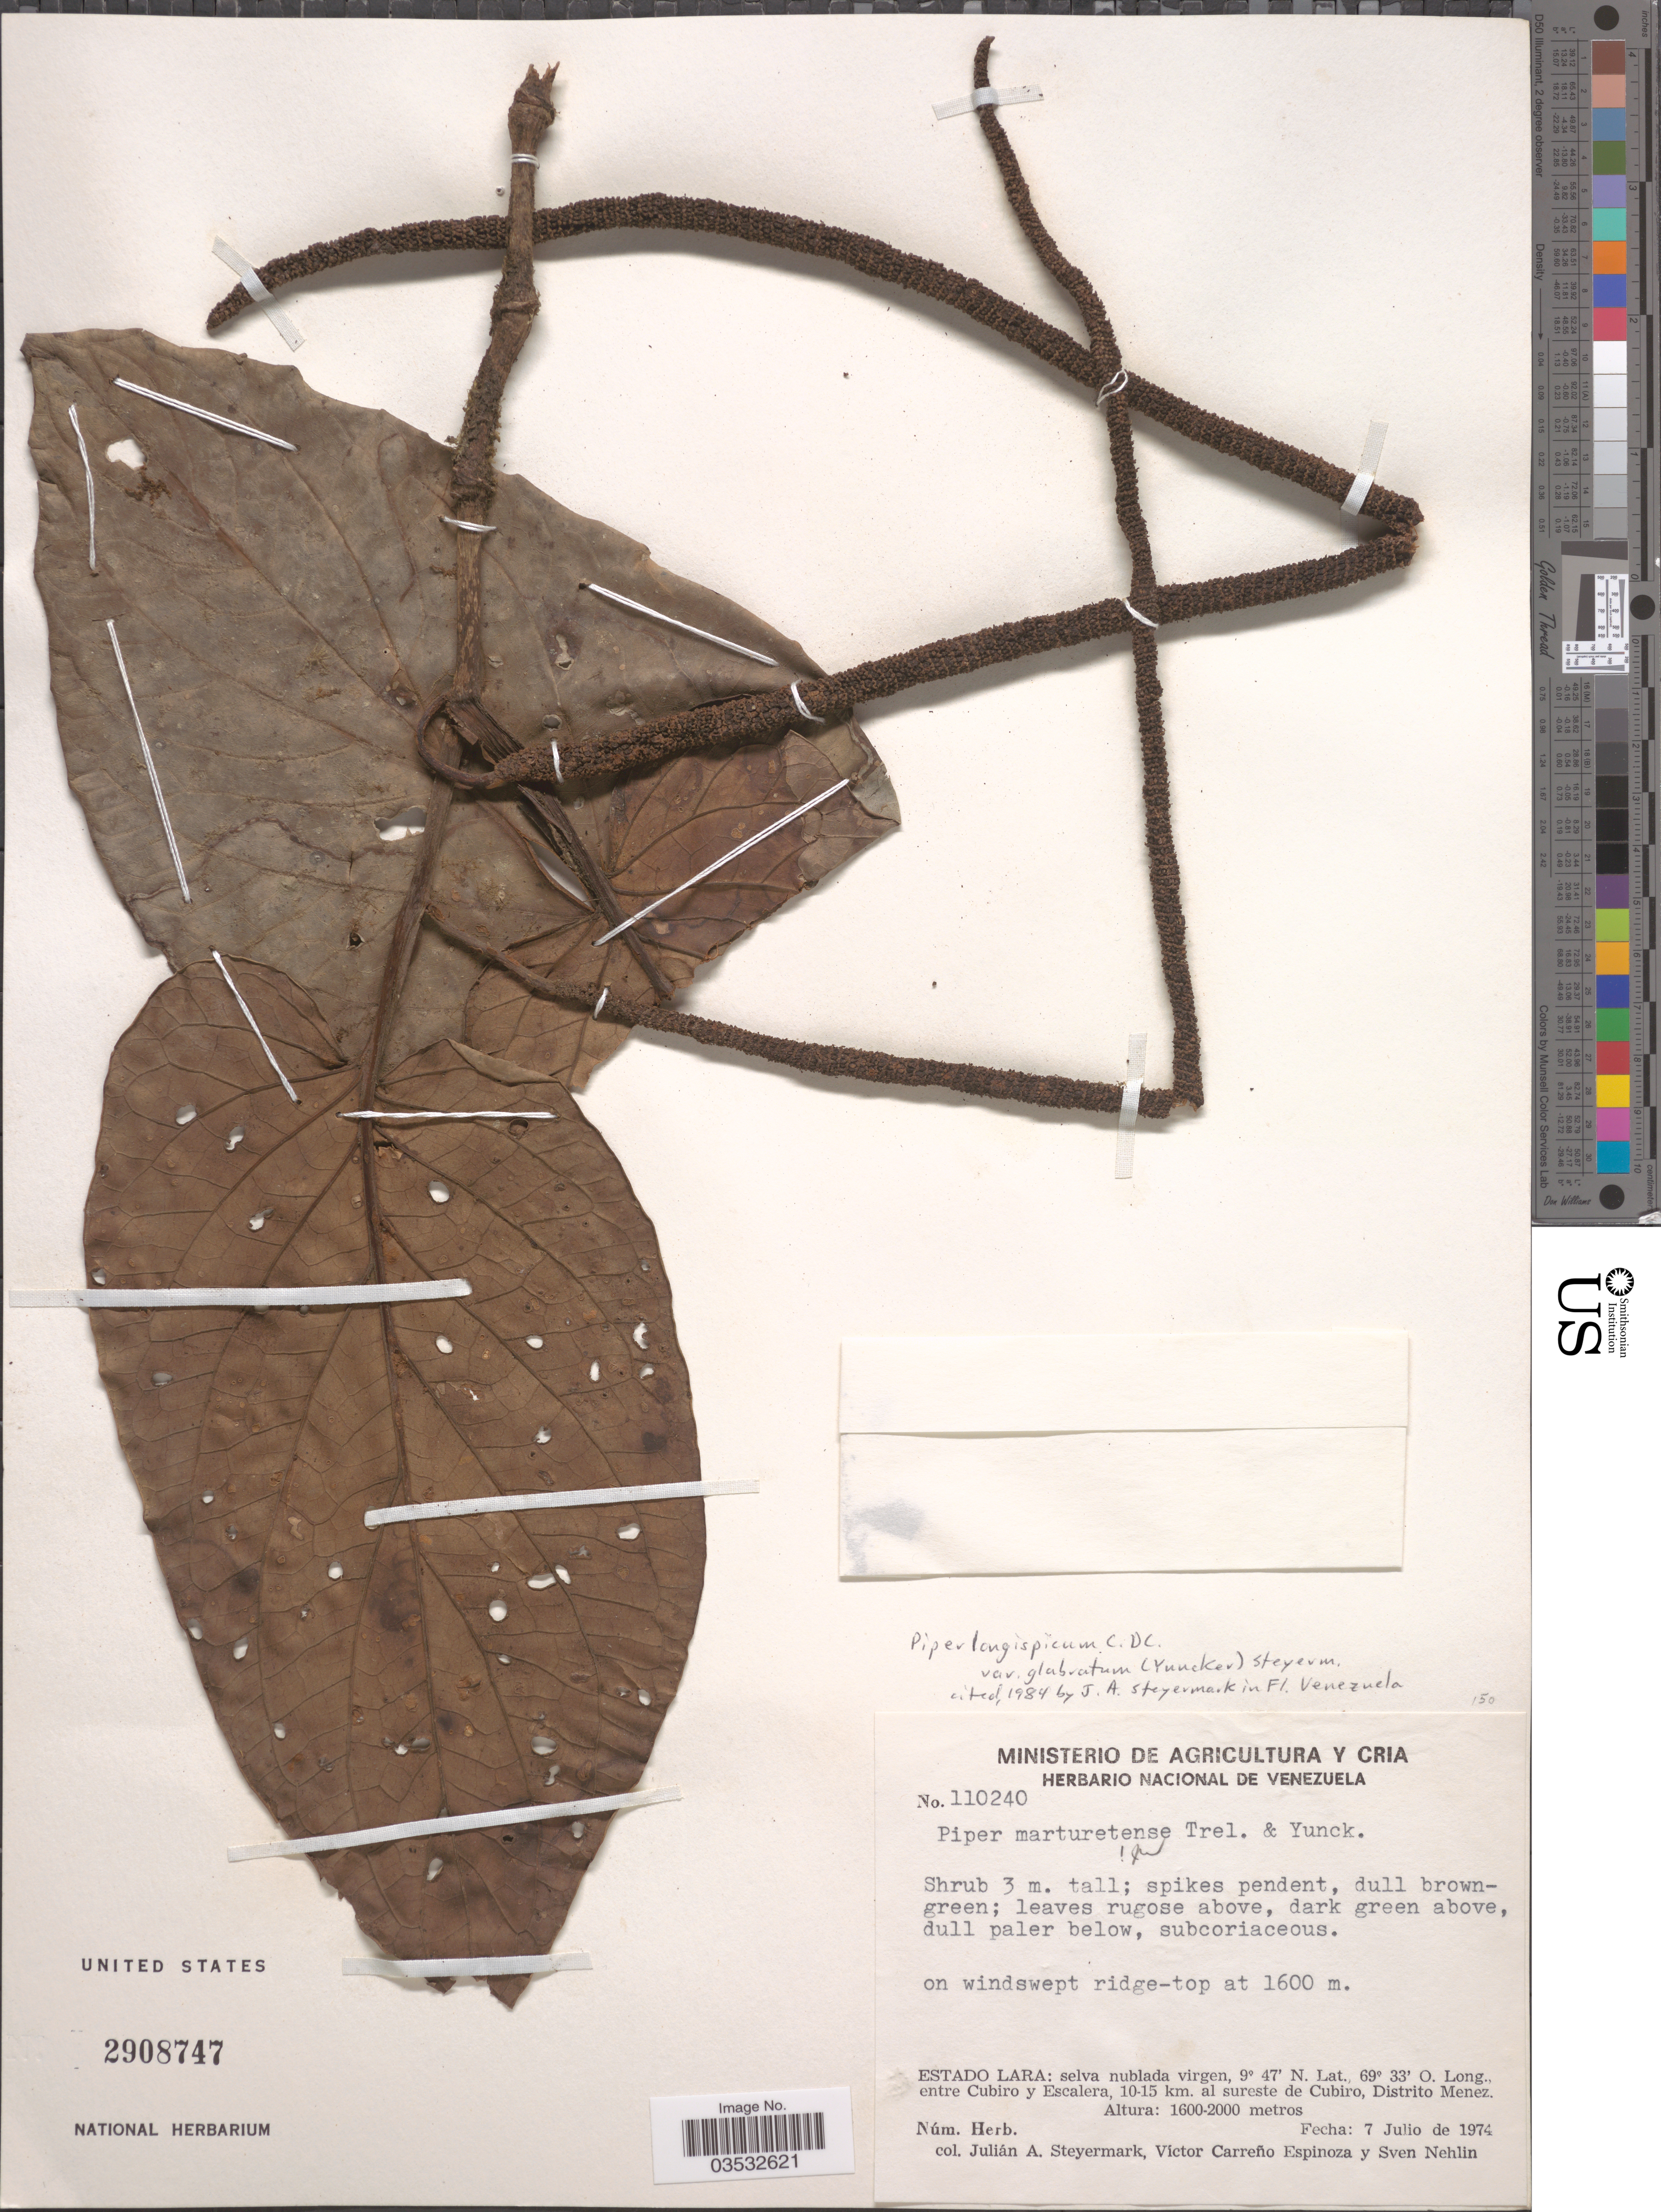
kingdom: Plantae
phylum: Tracheophyta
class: Magnoliopsida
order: Piperales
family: Piperaceae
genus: Piper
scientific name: Piper longispicum var. glabratum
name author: (Yunck.) Steyerm.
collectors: J. Steyermark, V. Carreño E. & S. Nehlin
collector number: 110240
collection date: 1974-07-07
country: Venezuela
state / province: Lara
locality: Selva nublada virgen, entre Cubiro y Escalera, 10-15 km. al sureste de Cubiro, Distrito Menez.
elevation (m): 1600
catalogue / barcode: US 2908747